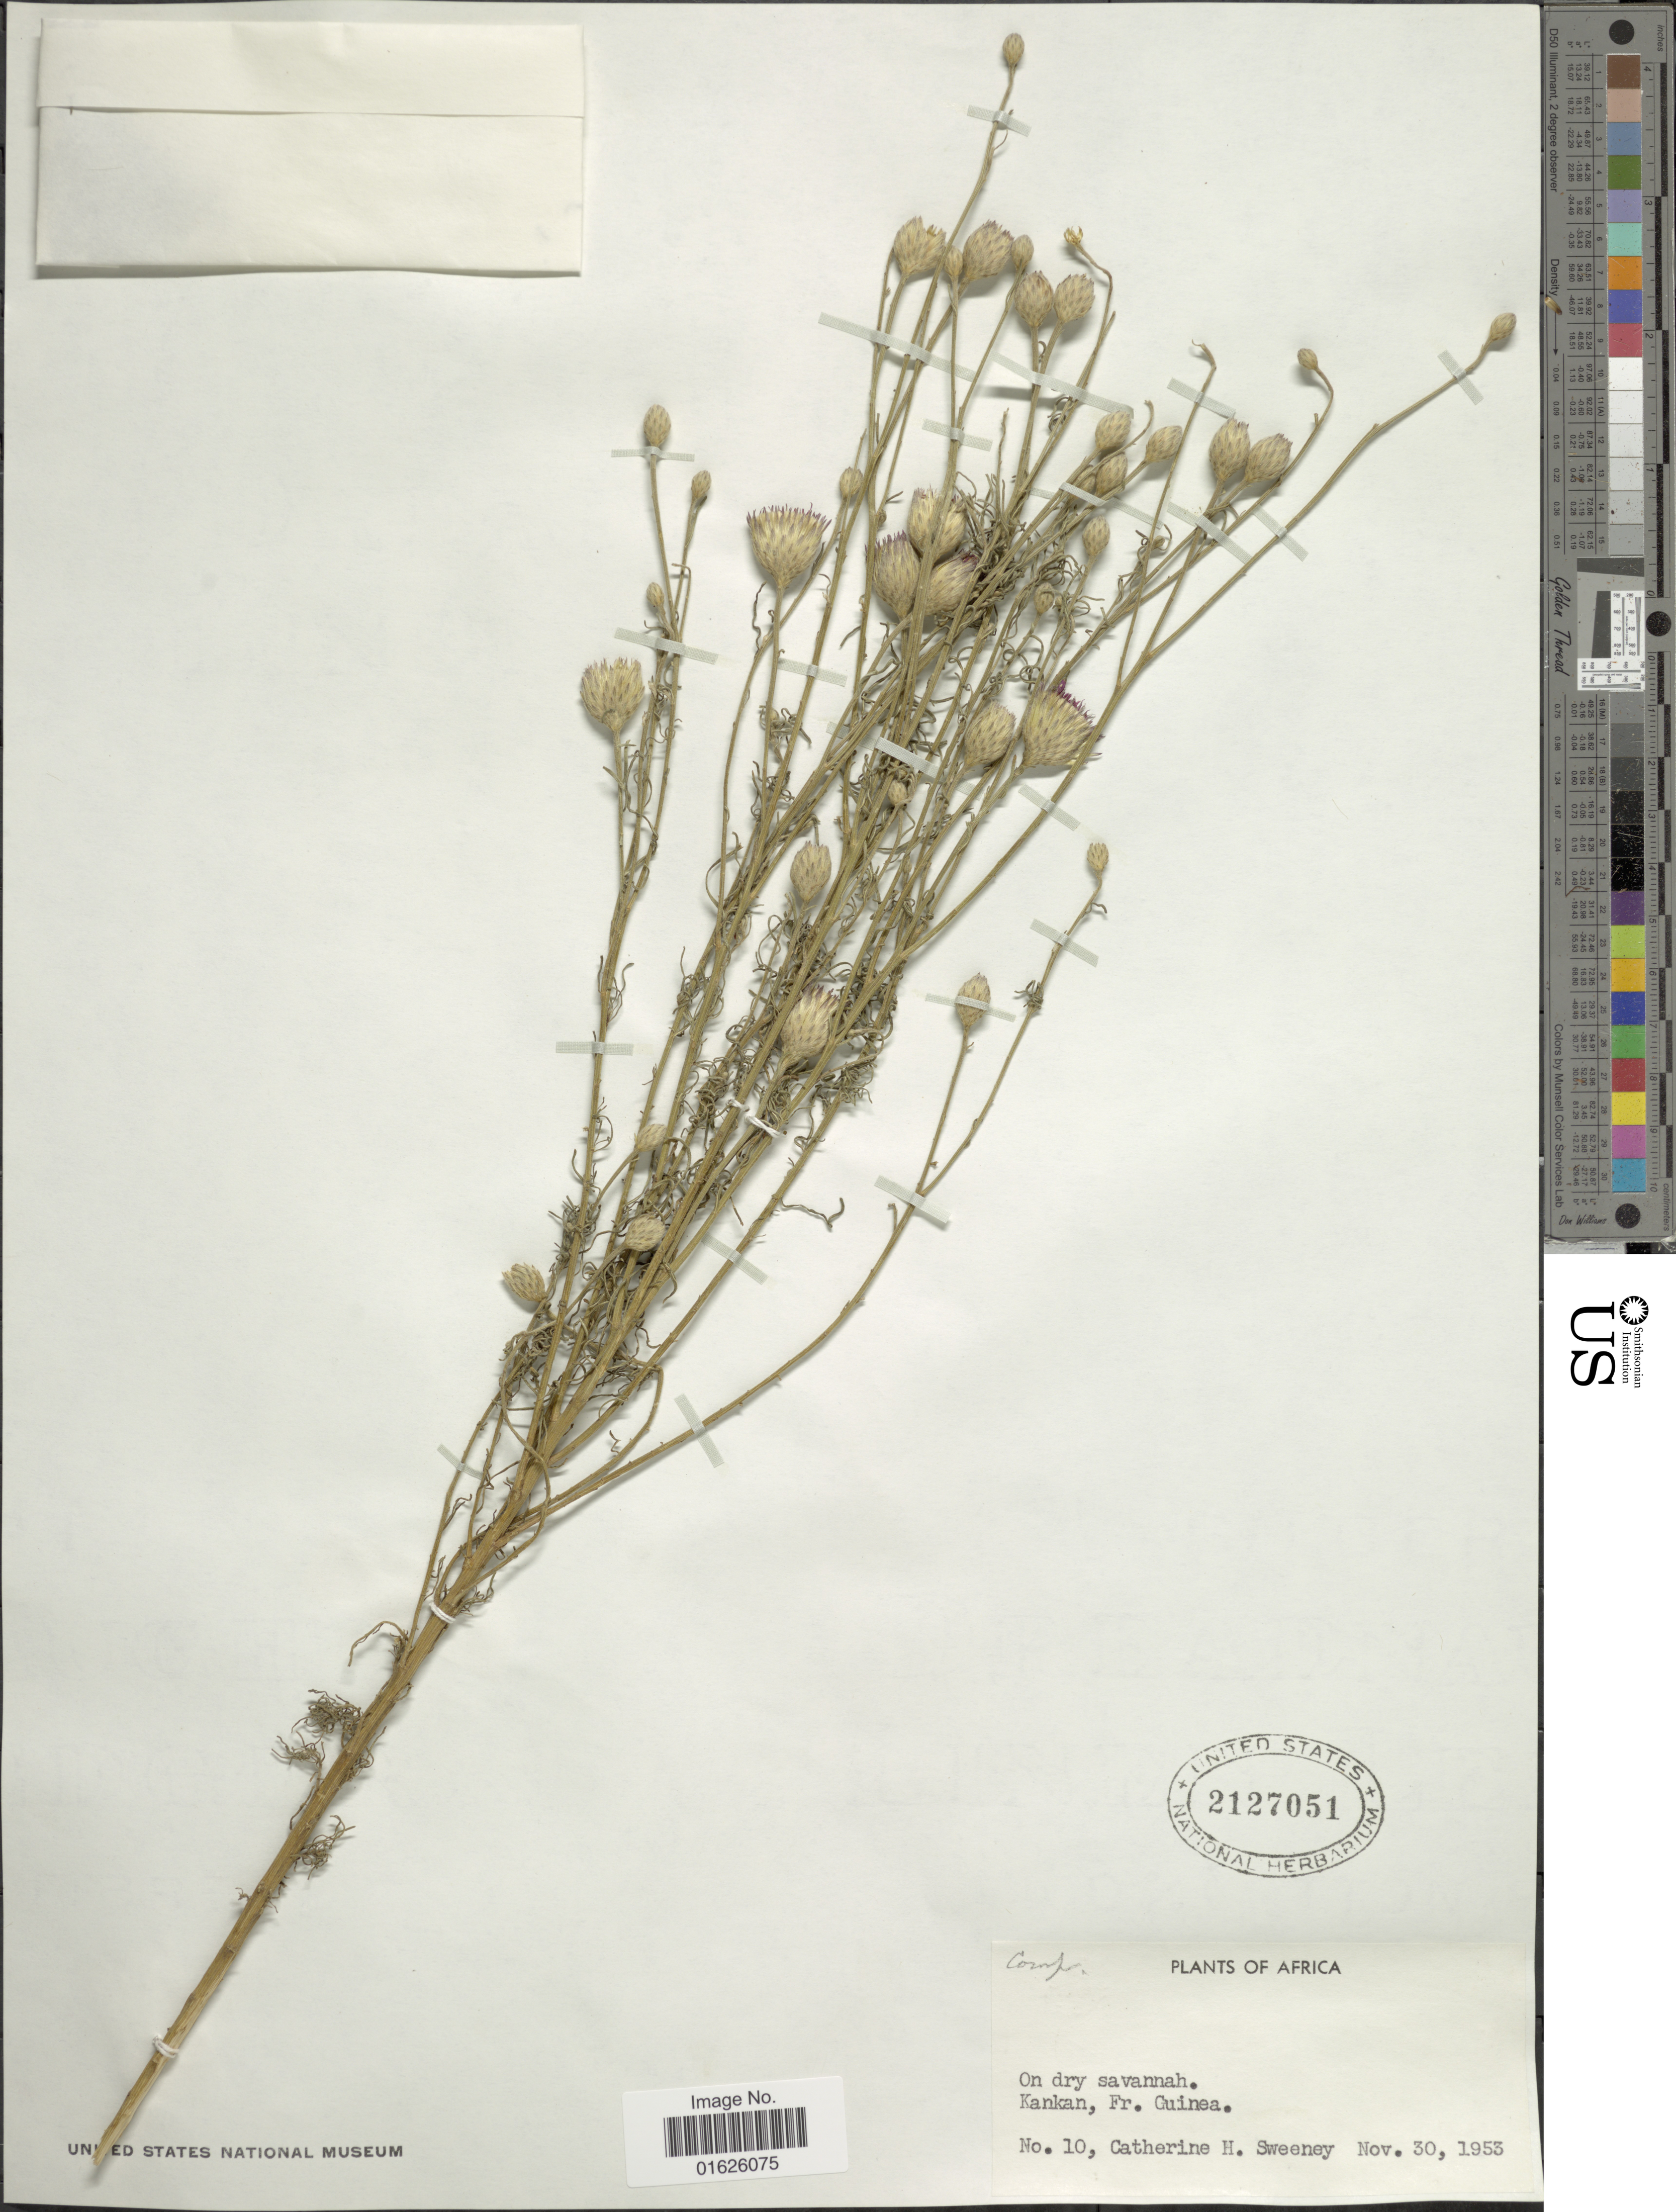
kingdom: Plantae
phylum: Tracheophyta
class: Magnoliopsida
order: Asterales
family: Asteraceae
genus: Polydora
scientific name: Polydora serratuloides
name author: (DC.) H. Rob.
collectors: C. Sweeney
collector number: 10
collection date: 1953-11-30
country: Guinea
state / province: Kankan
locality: On dry Savannah Kankan, Fr. Guinea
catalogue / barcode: US 2127051